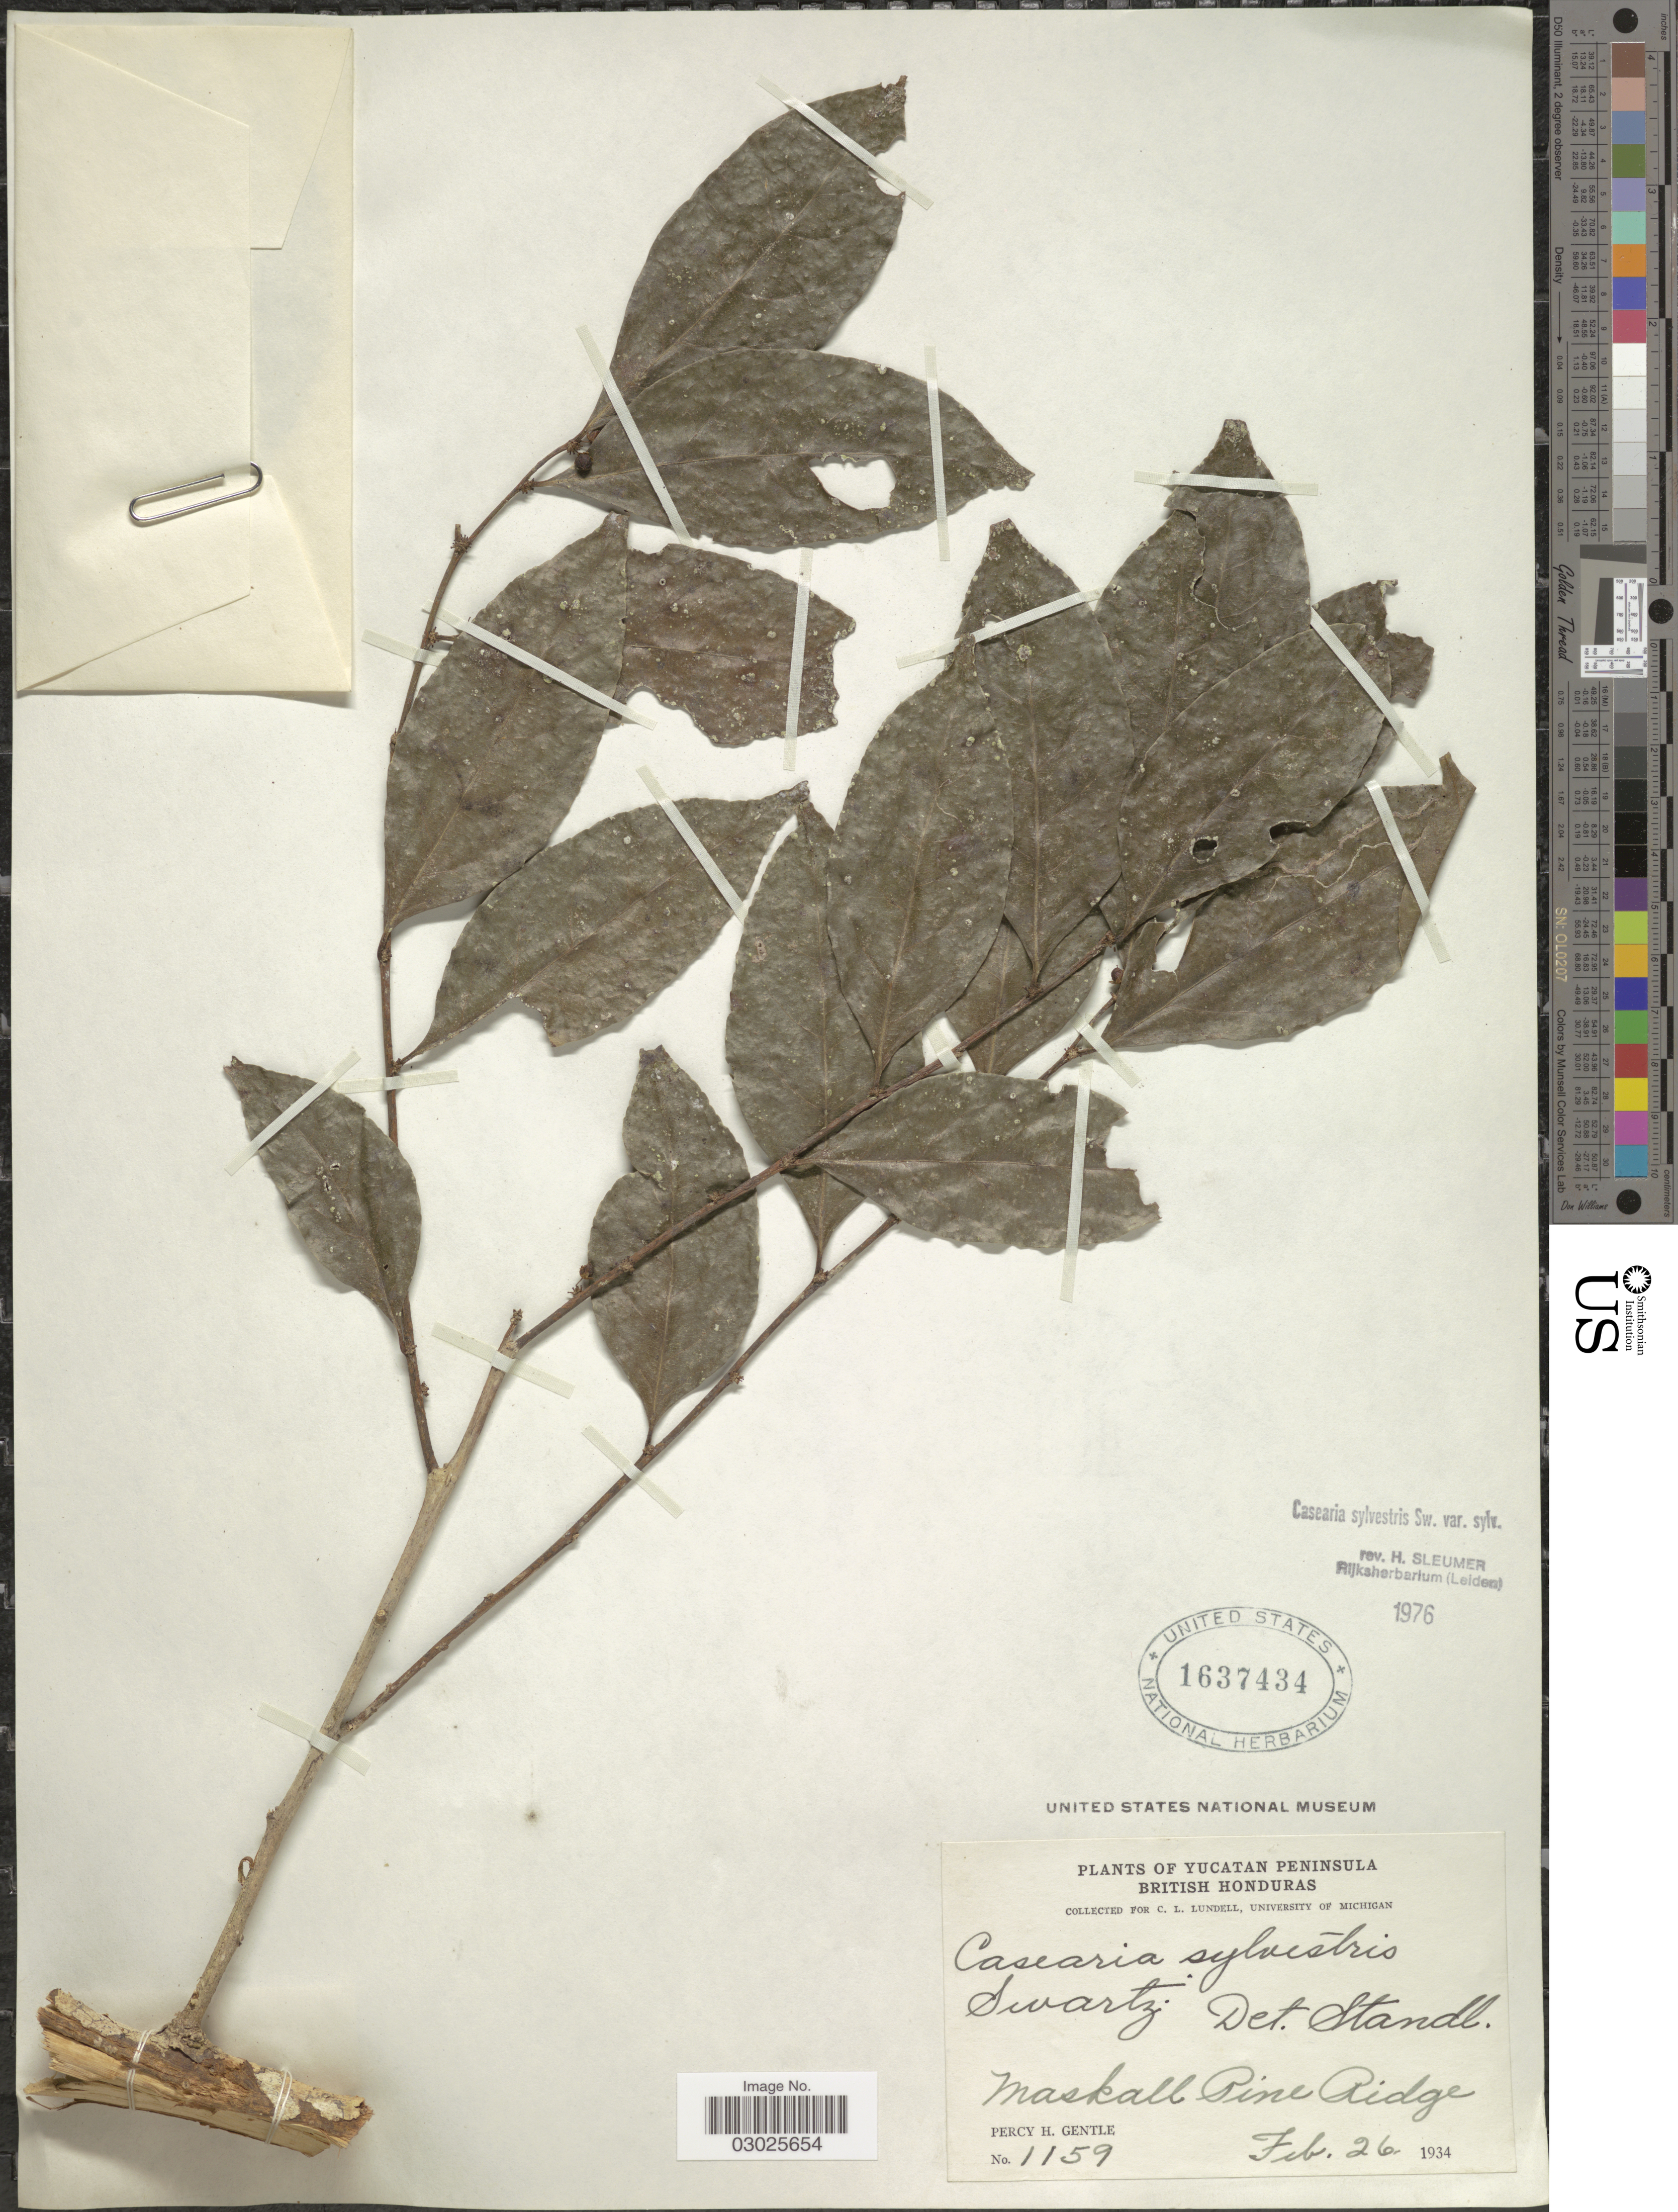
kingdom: Plantae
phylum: Tracheophyta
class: Magnoliopsida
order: Malpighiales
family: Salicaceae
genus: Casearia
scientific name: Casearia sylvestris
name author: Sw.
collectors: P. H. Gentle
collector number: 1159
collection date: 1934-02-26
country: Belize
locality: Yucatan Peninsula, British Honduras. Maskall Pine Ridge.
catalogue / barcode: US 1637434